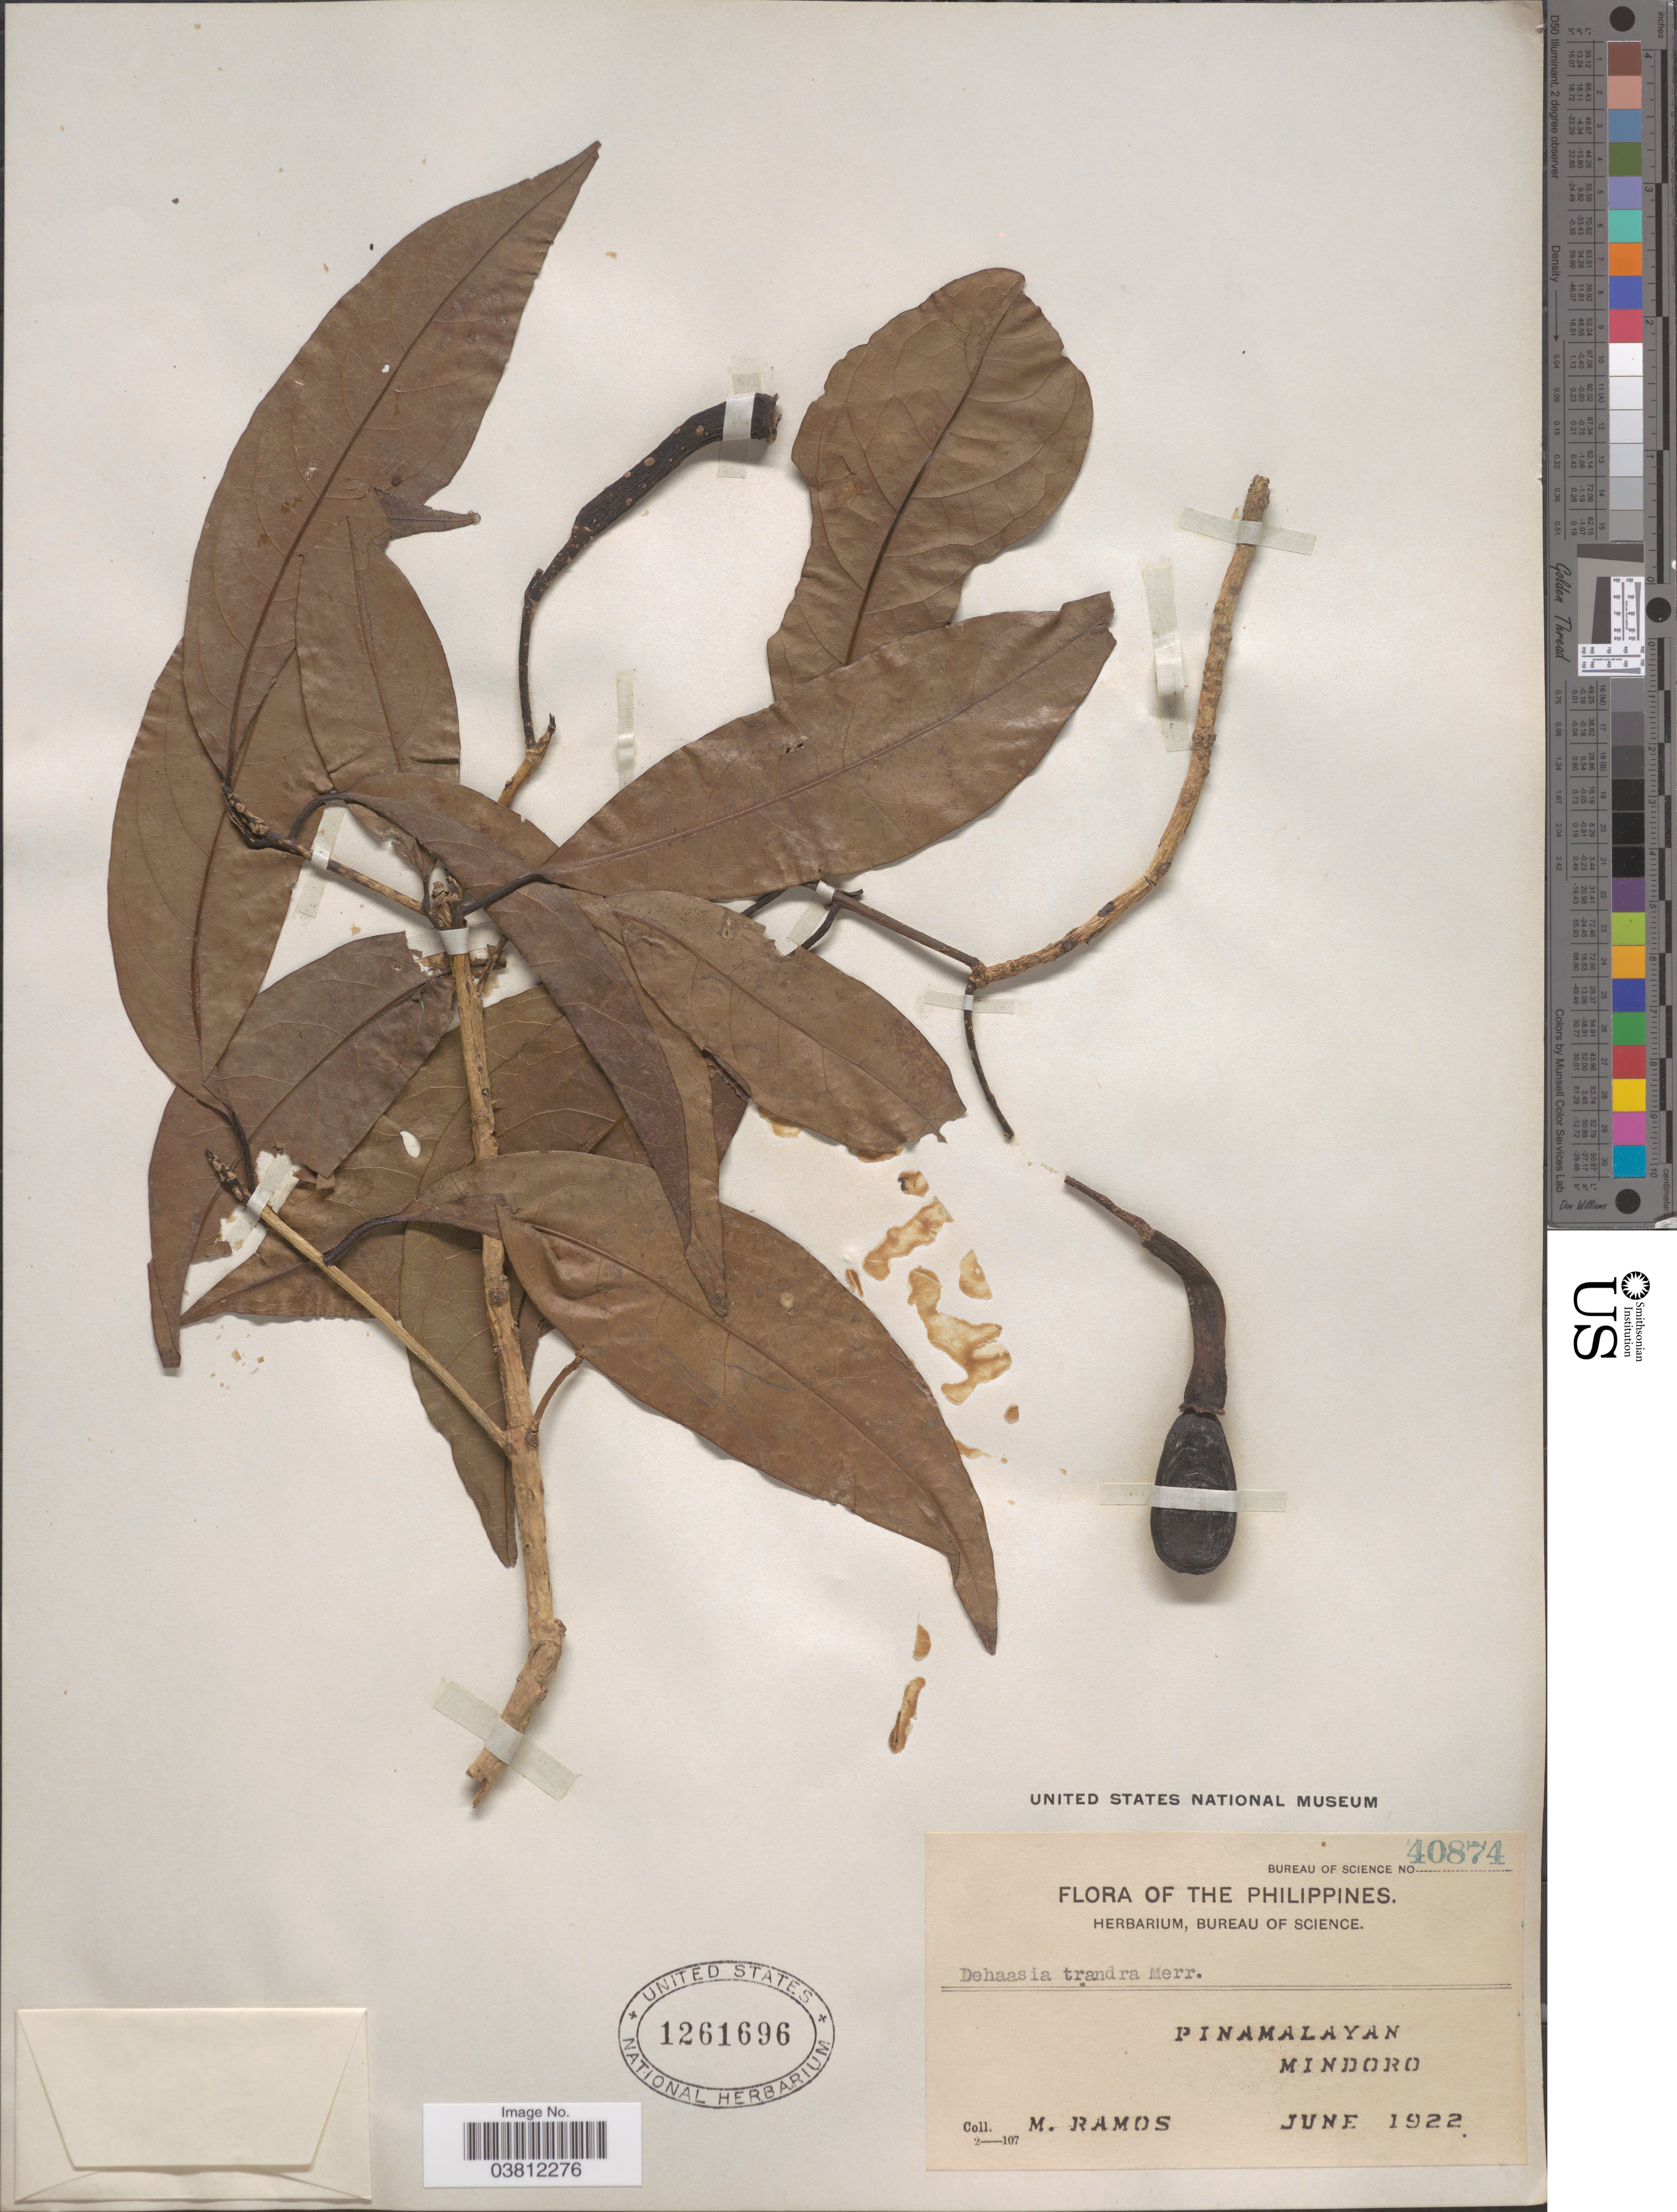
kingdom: Plantae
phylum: Tracheophyta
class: Magnoliopsida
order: Laurales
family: Lauraceae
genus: Dehaasia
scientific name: Dehaasia triandra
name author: Merr.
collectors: M. Ramos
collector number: Bureau of Science 40874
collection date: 1922-06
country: Philippines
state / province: Mimaropa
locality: Pinamalayan. Mindoro.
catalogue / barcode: US 1261696